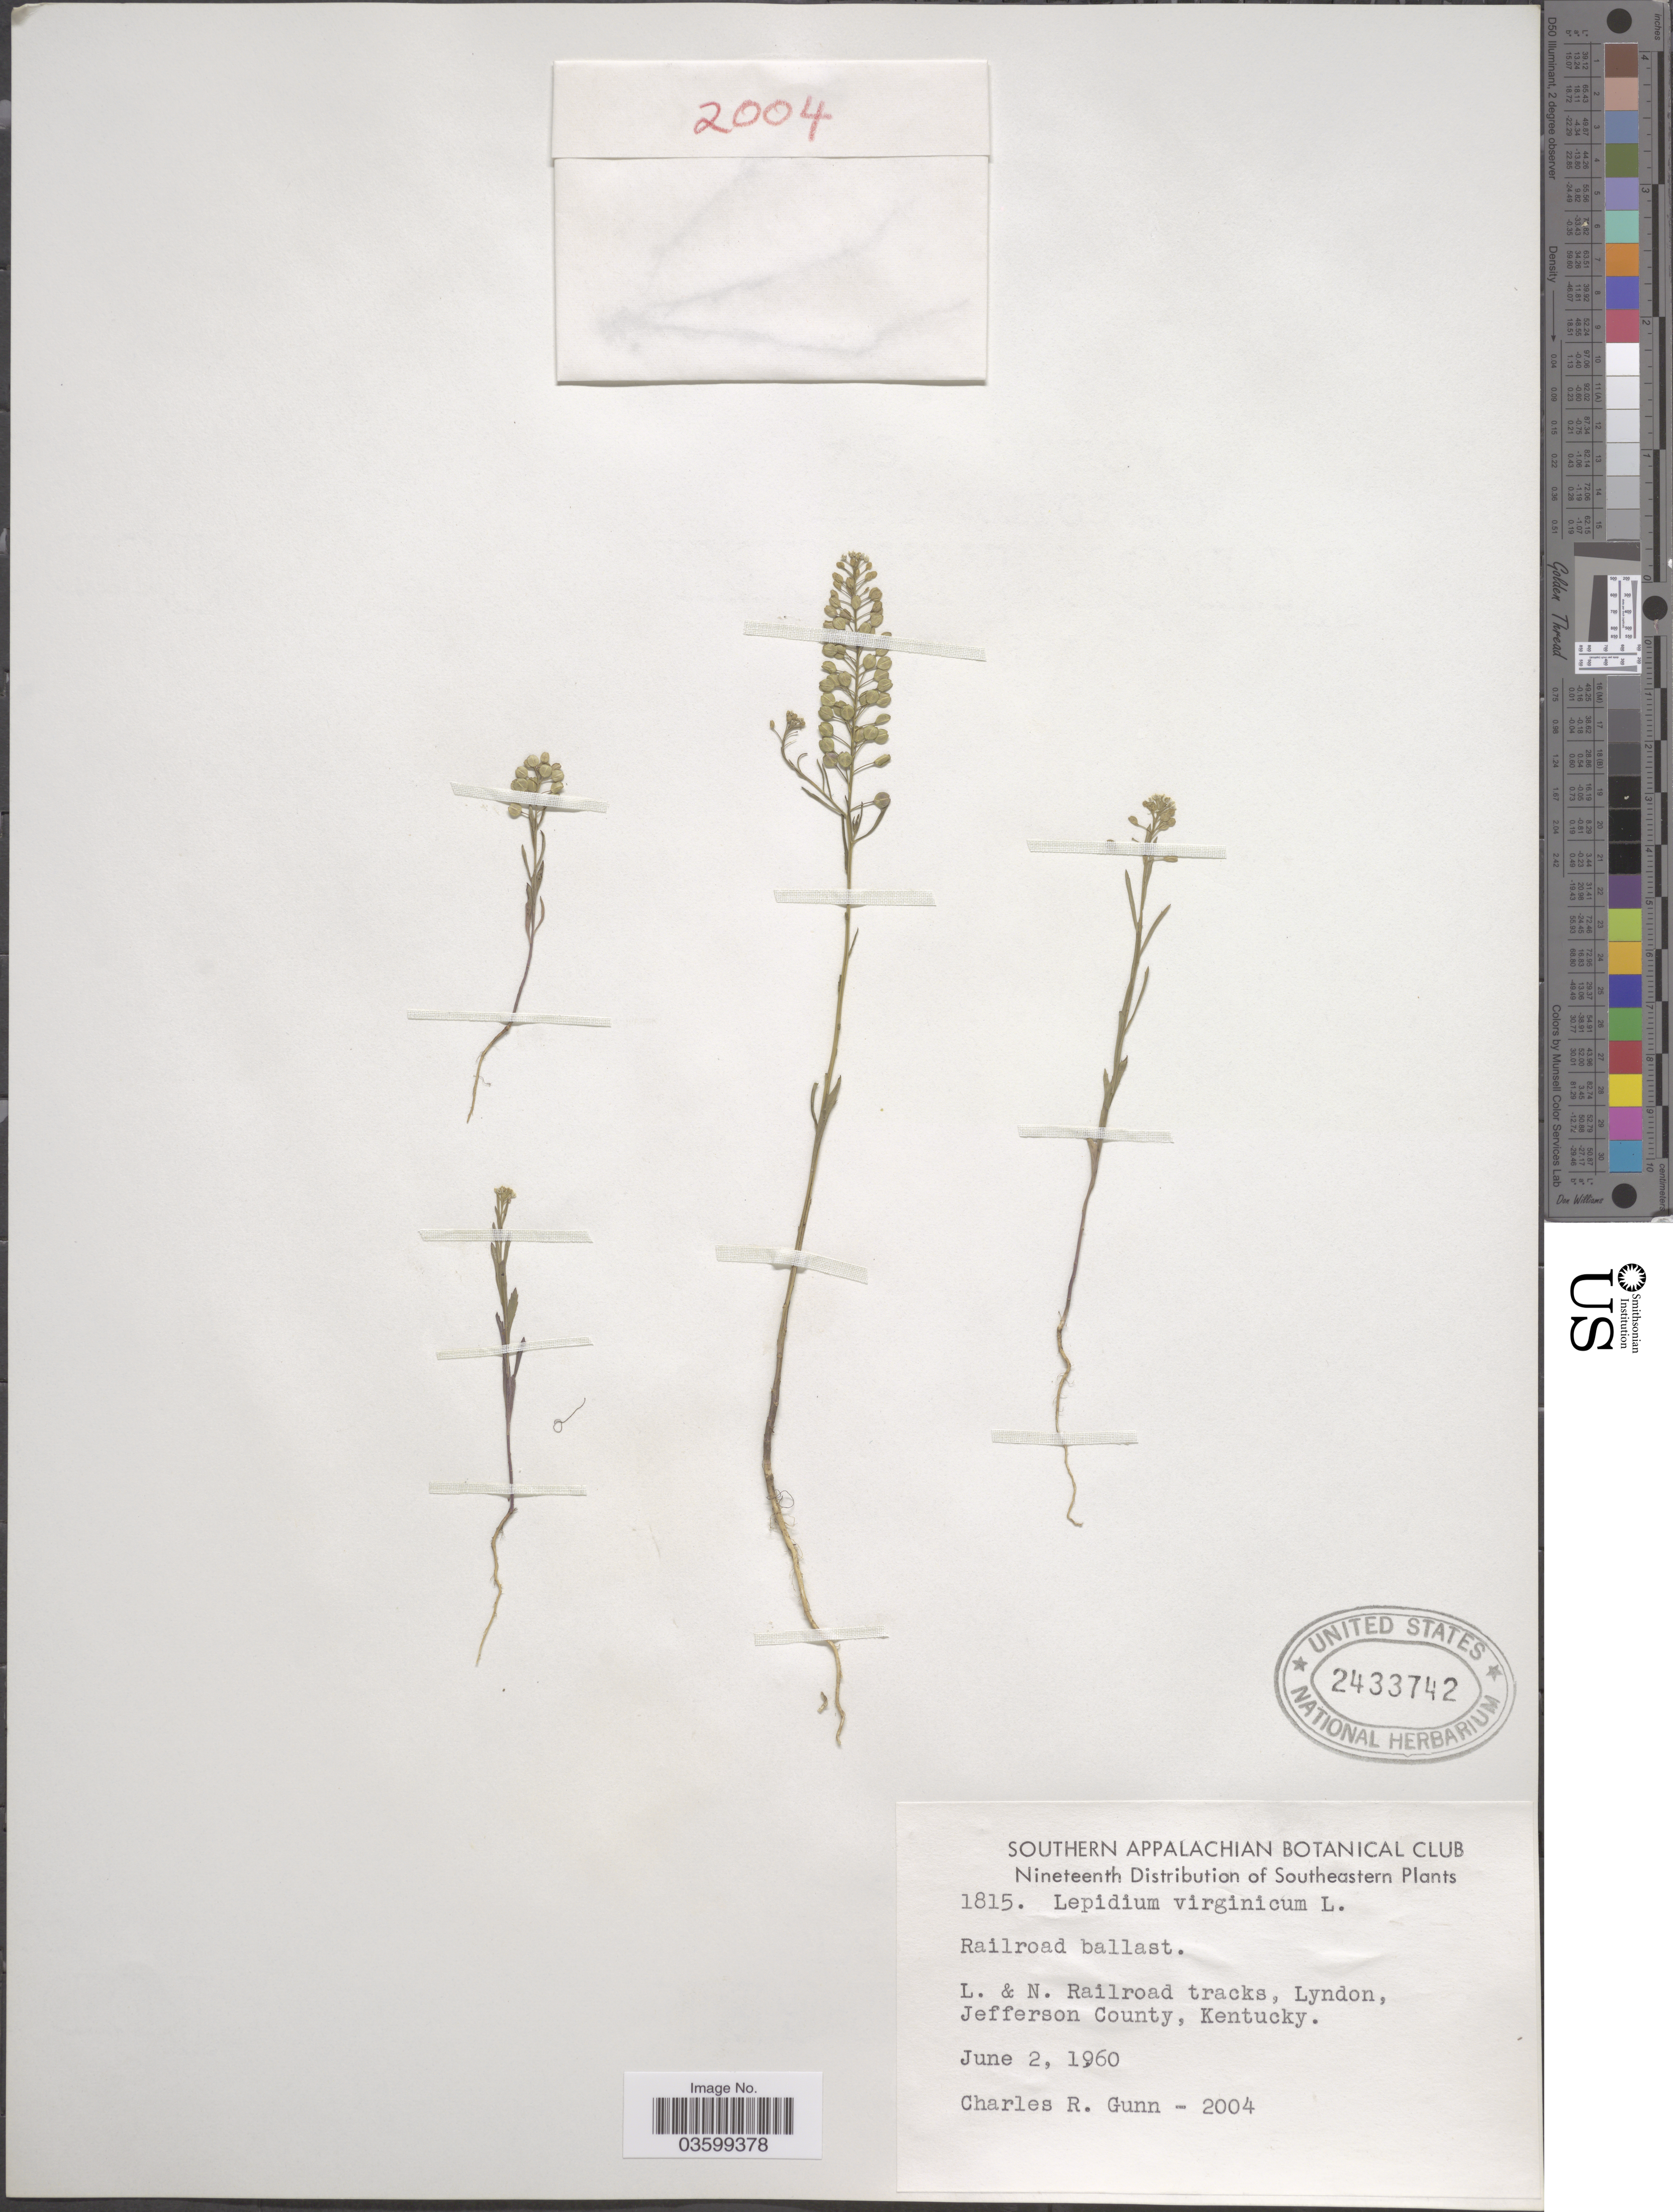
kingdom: Plantae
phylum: Tracheophyta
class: Magnoliopsida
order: Brassicales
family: Brassicaceae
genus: Lepidium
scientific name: Lepidium virginicum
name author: L.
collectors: C. R. Gunn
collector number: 2004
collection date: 1960-06-02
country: United States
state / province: Kentucky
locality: Southeastern. L. & N. Railroad tracks, Lyndon, Jefferson County.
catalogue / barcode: US 2433742